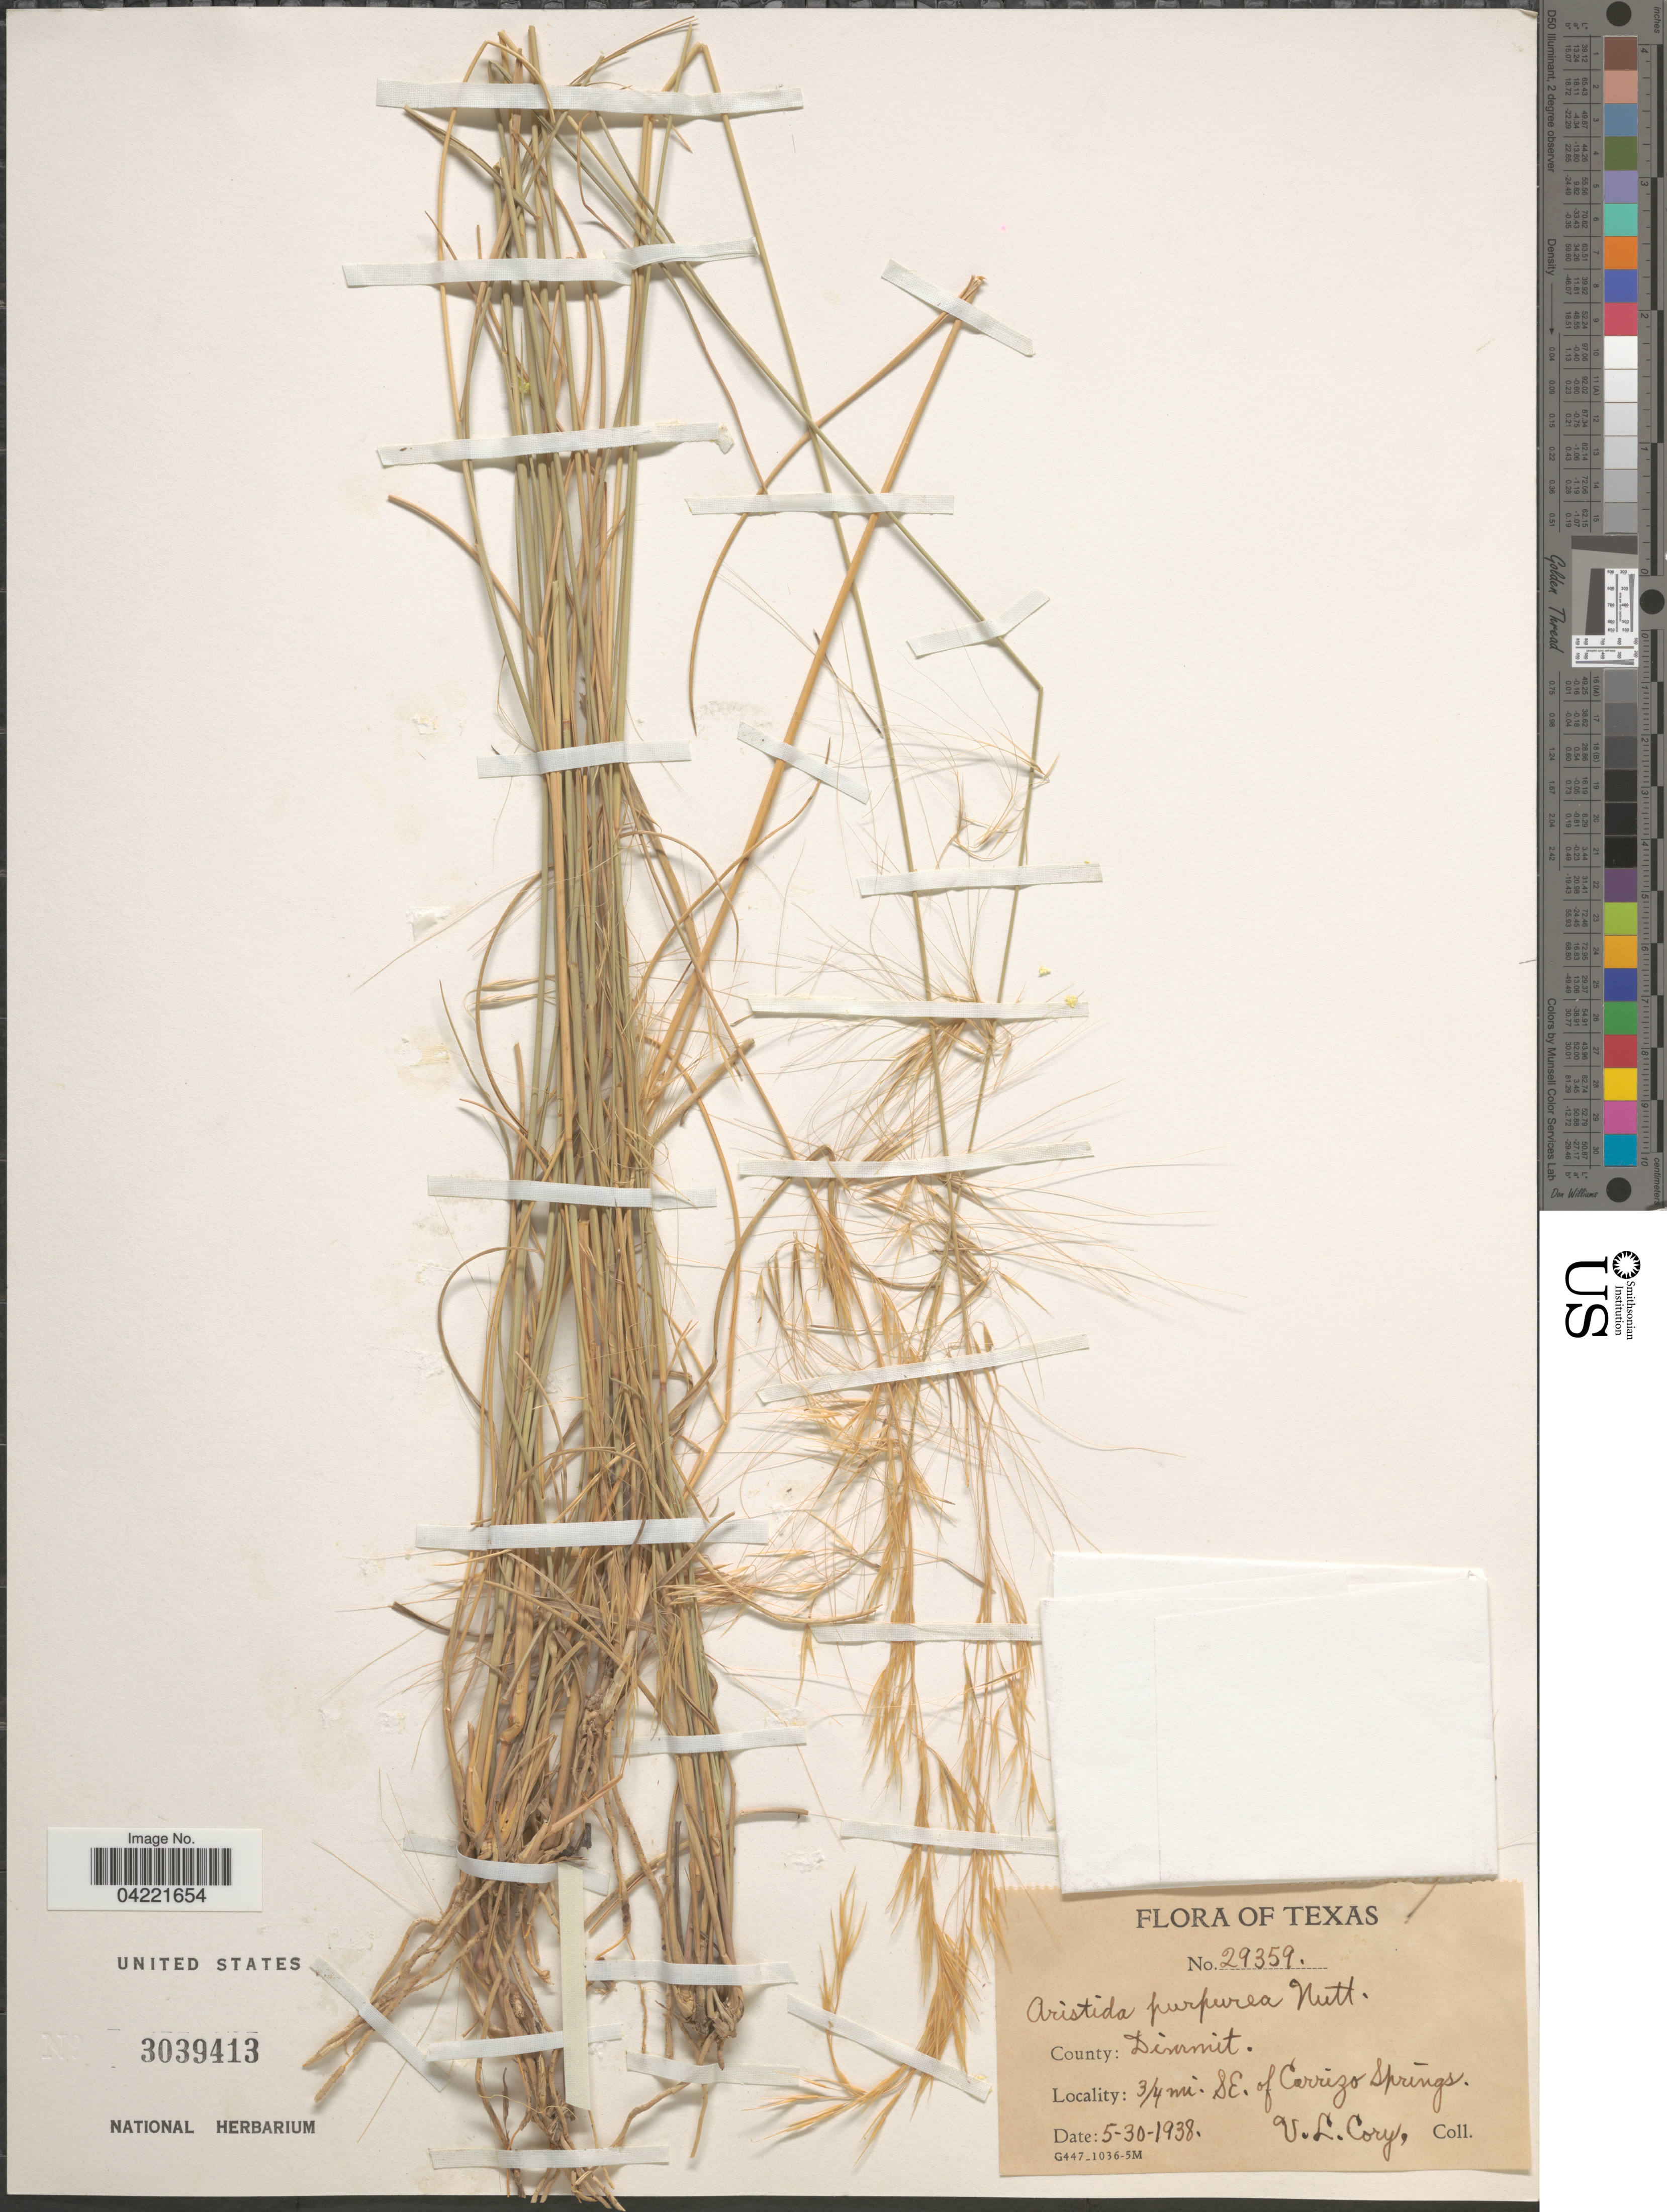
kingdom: Plantae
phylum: Tracheophyta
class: Liliopsida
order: Poales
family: Poaceae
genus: Aristida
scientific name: Aristida purpurea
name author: Nutt.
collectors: V. Cory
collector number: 29359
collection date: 1938-05-30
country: United States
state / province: Texas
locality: County Dimmit. 3/4 mi. SE. of Carrizo Springs.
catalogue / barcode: US 3039413